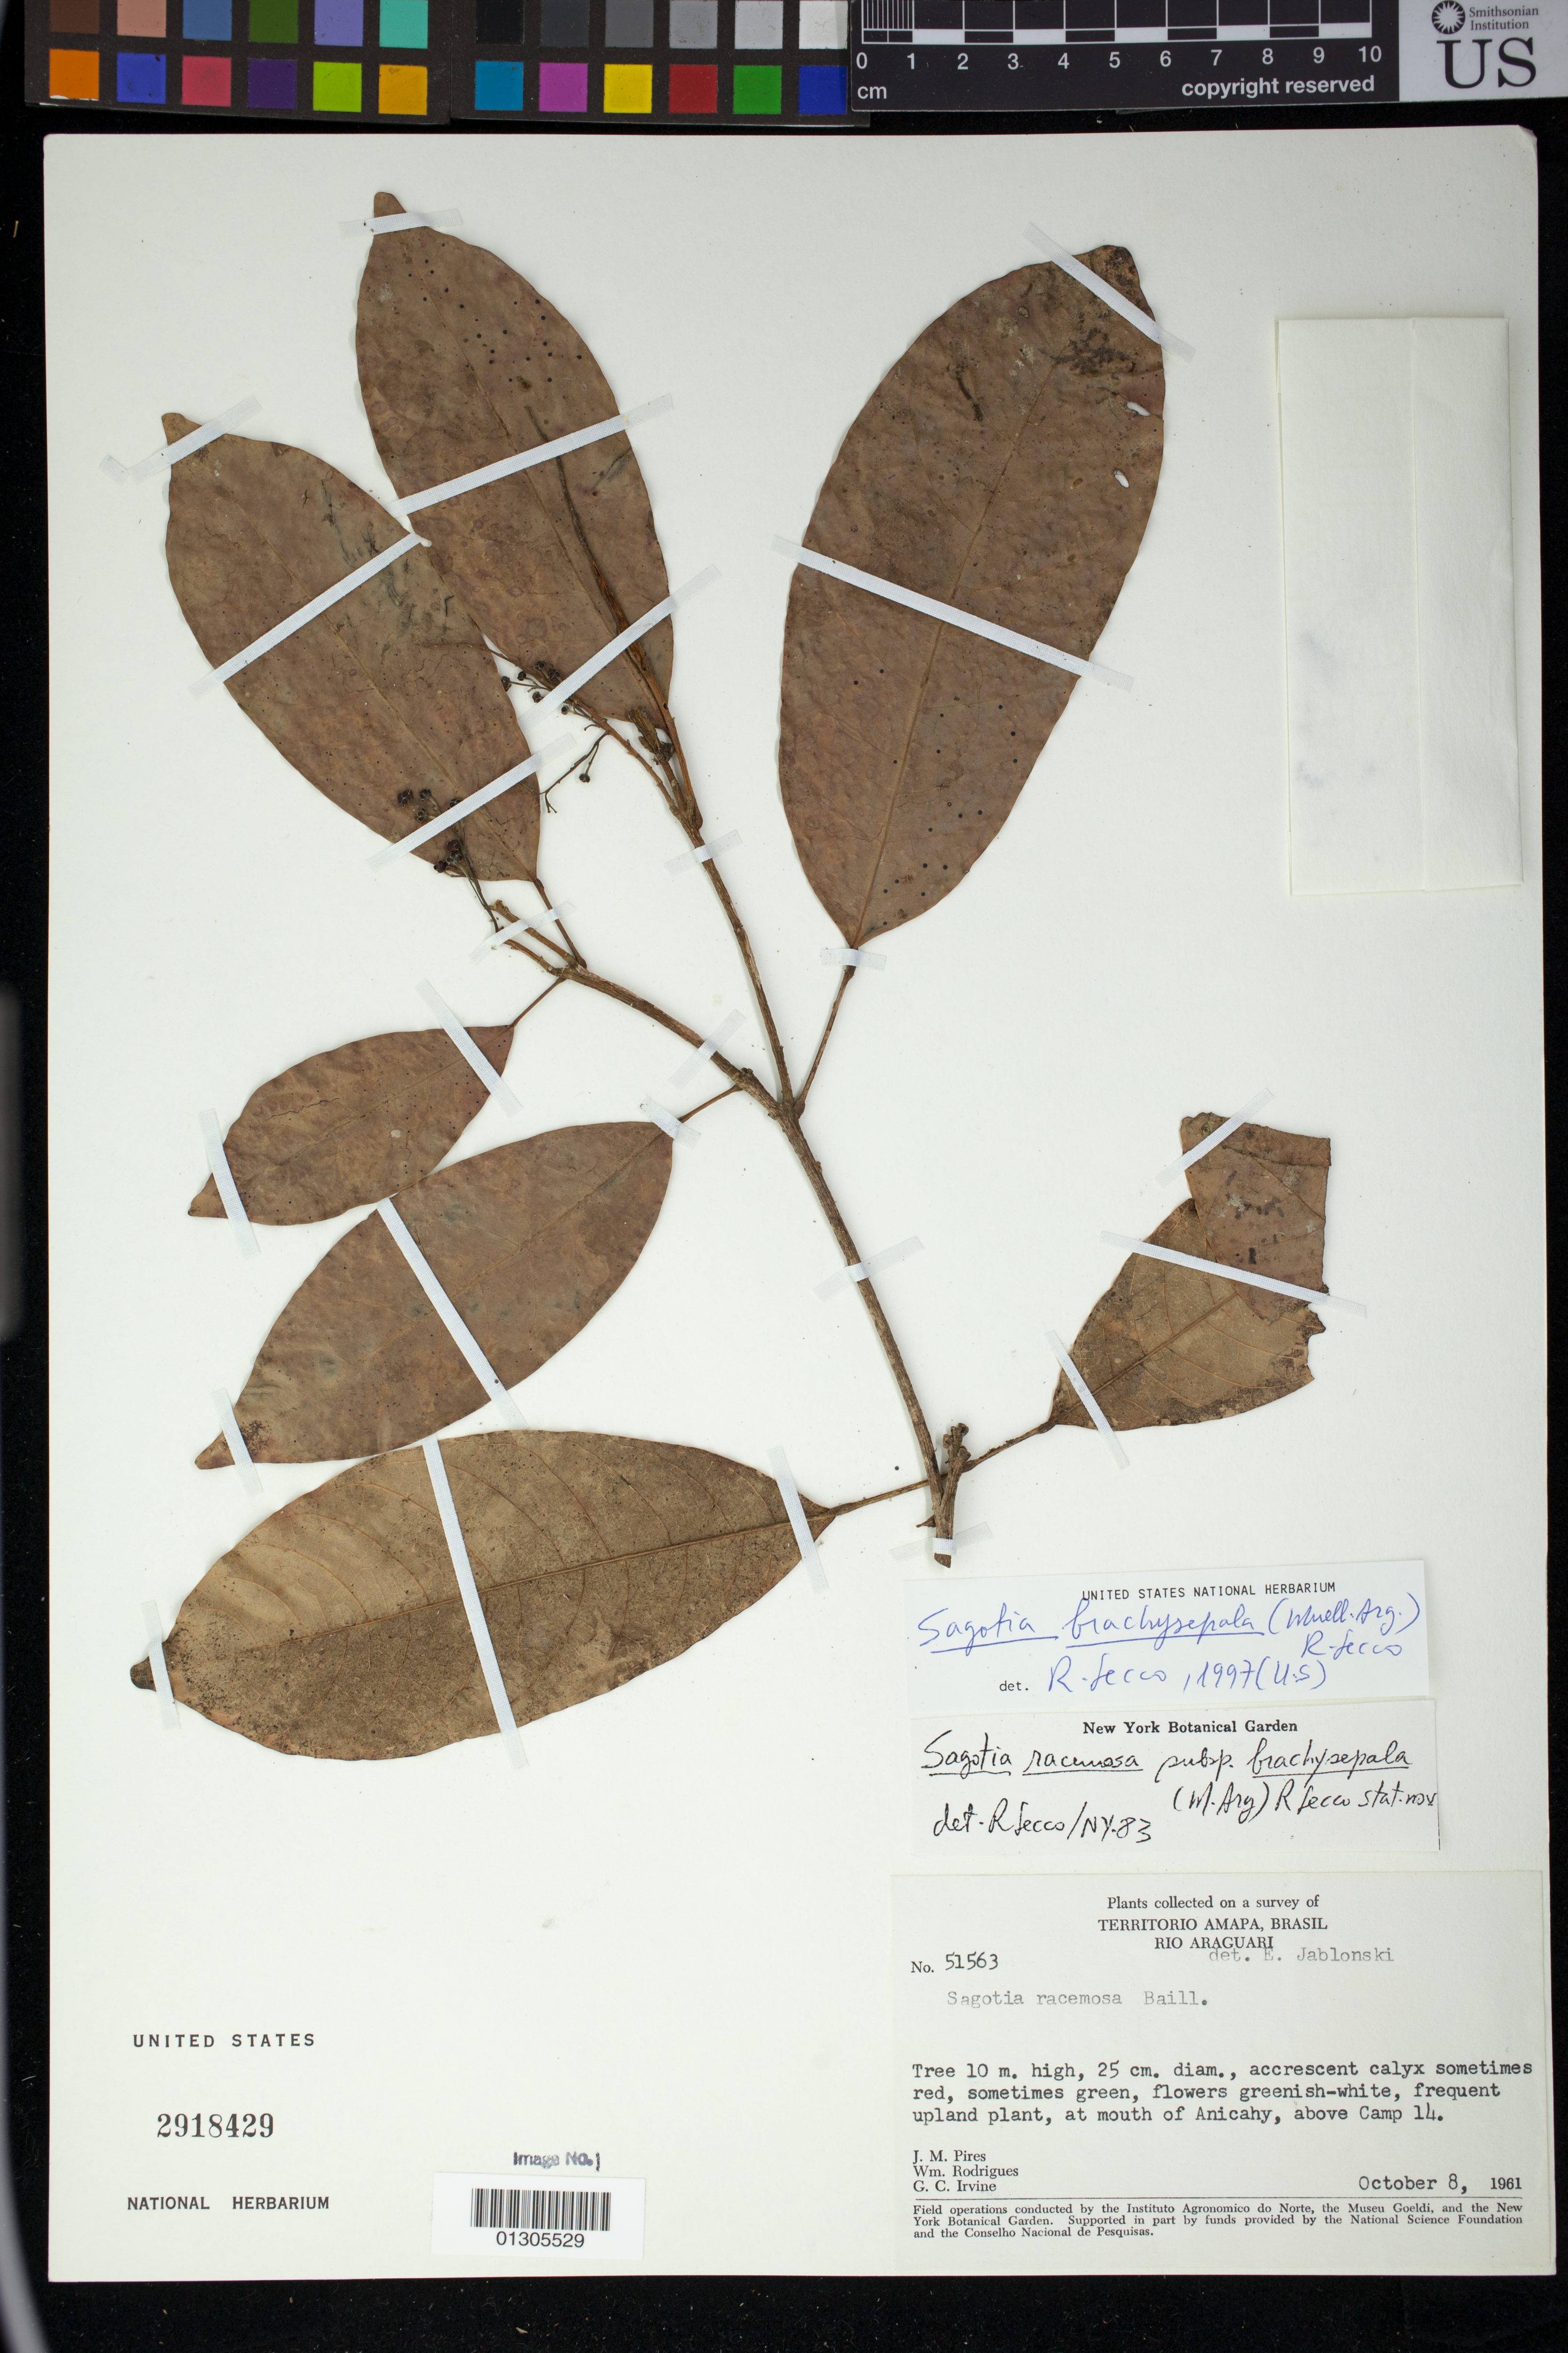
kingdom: Plantae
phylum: Tracheophyta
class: Magnoliopsida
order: Malpighiales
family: Euphorbiaceae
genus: Sagotia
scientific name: Sagotia racemosa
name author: Baill.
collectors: J. M. Pires, W. A. Rodrigues & G. Irvine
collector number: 51563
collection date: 1961-10-08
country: Brazil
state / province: Amapa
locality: Rio Araguari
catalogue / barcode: US 2918429